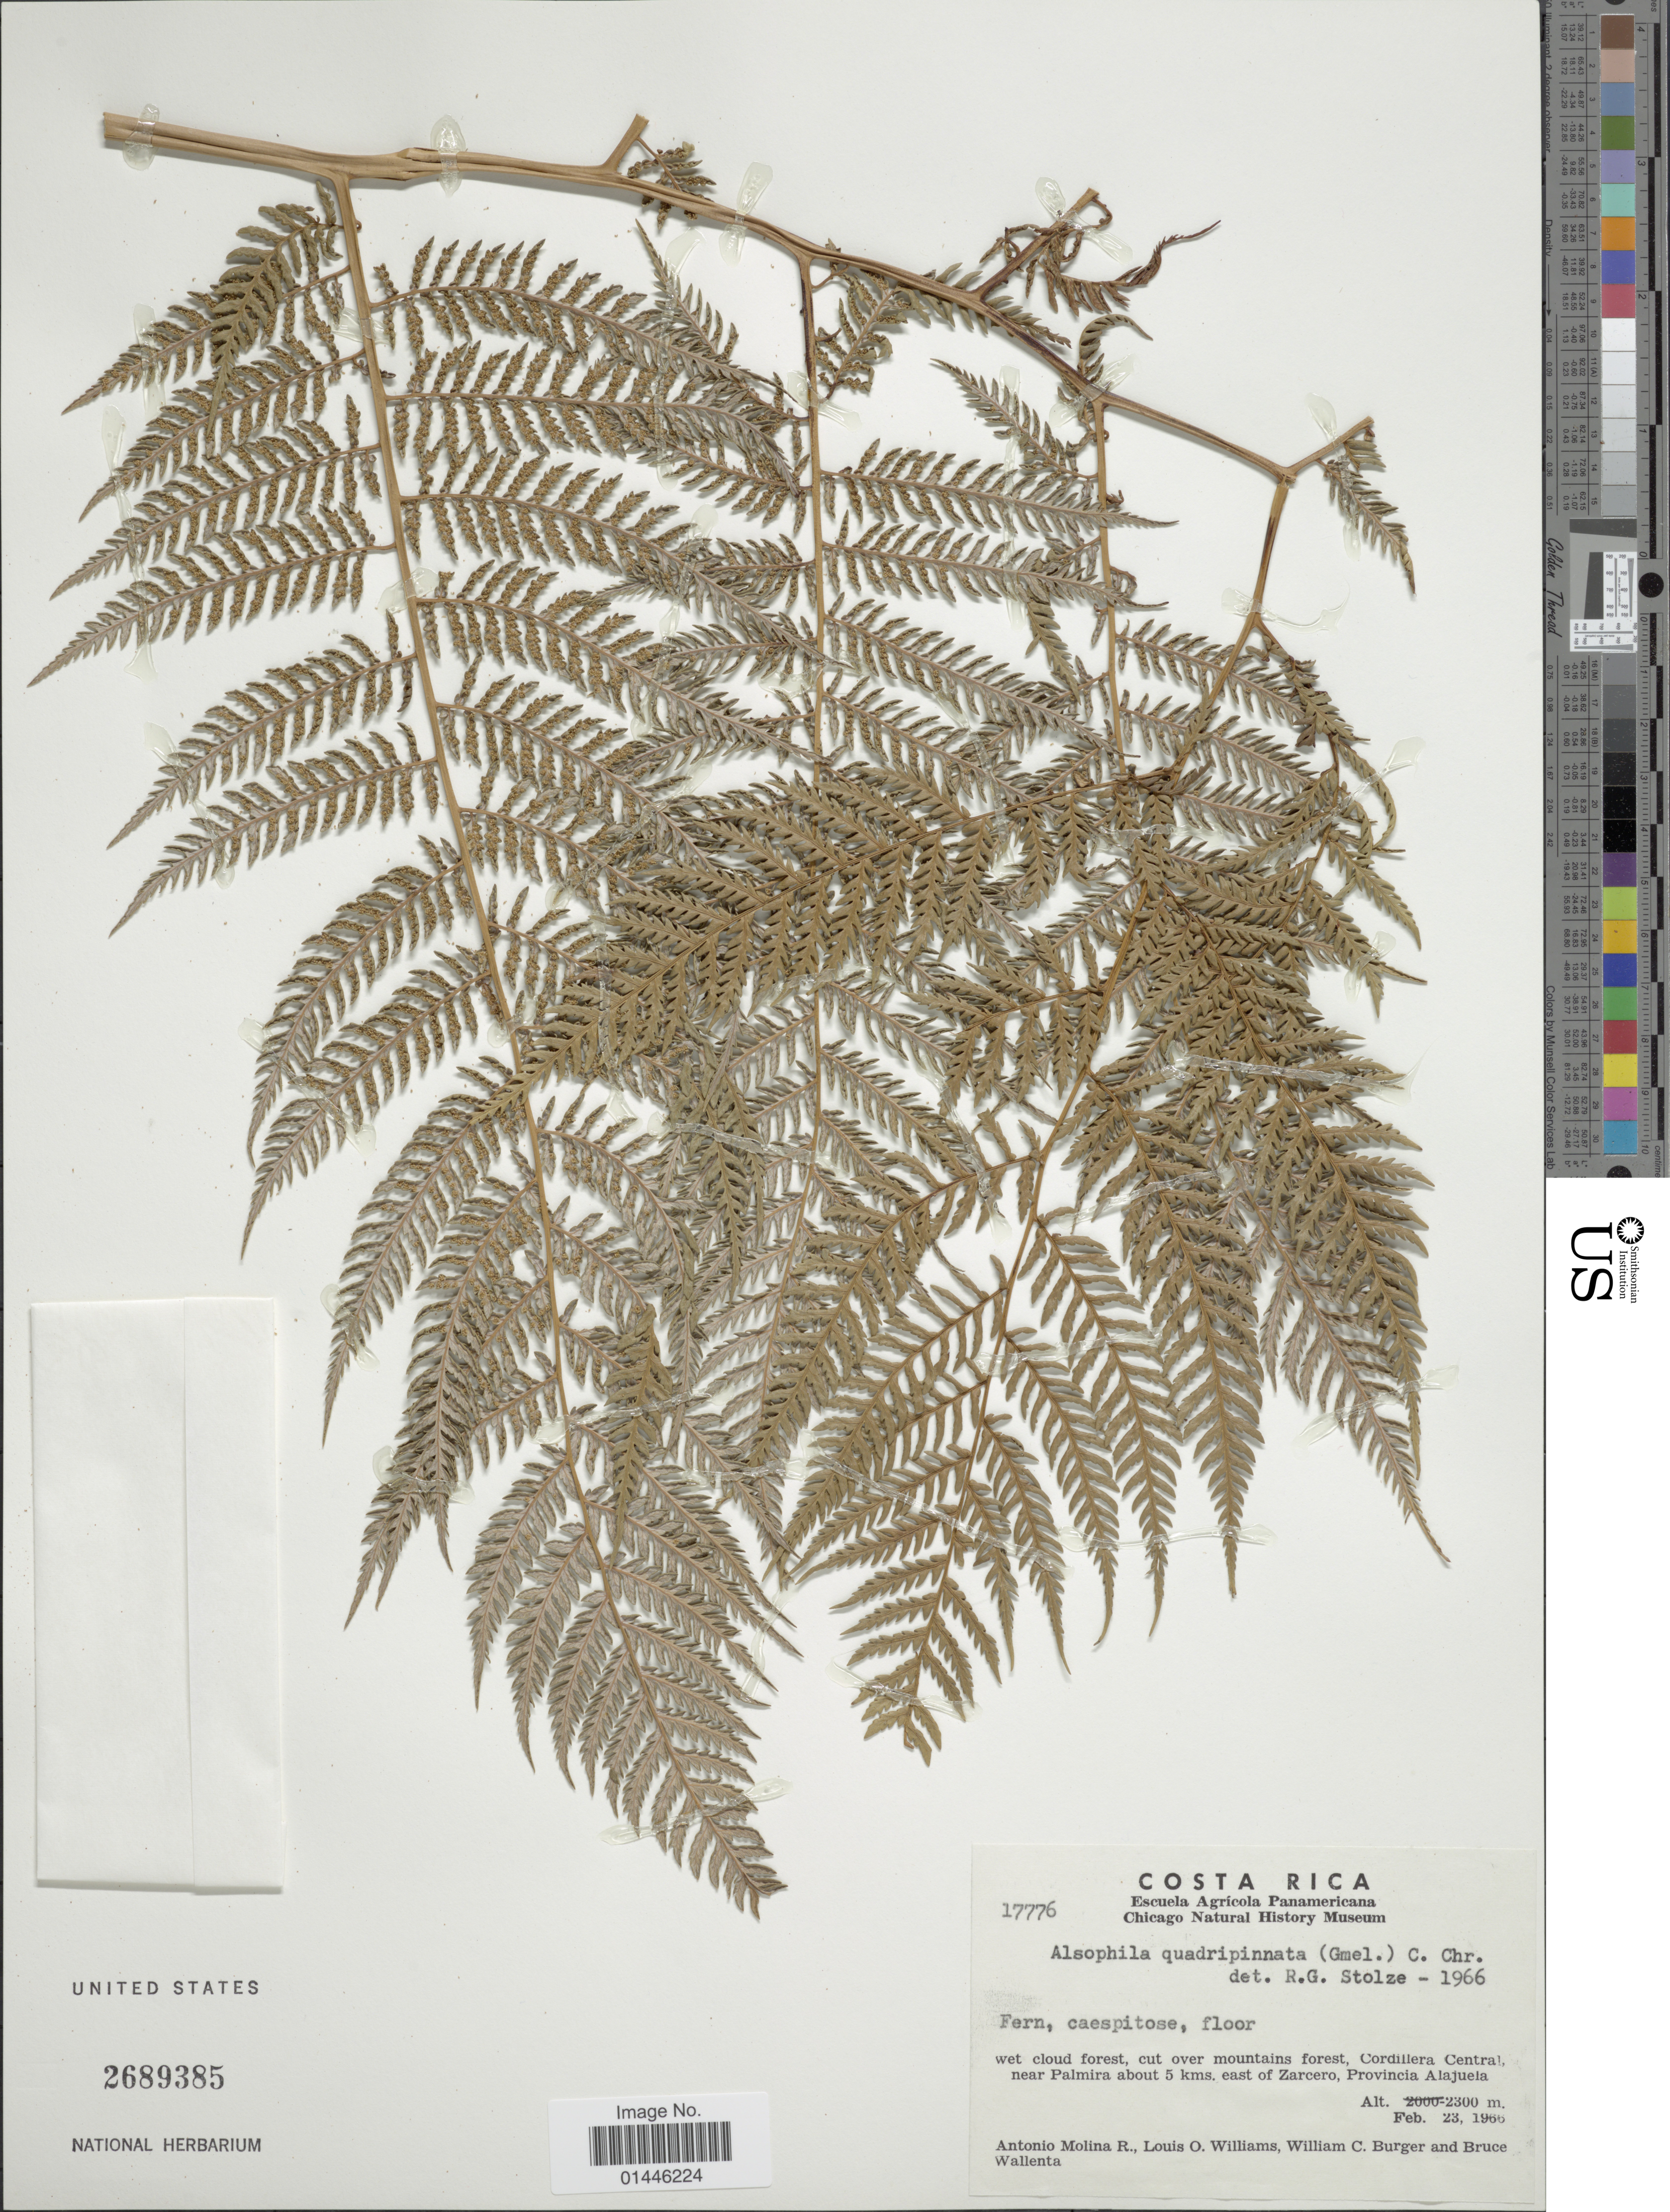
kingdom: Plantae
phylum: Tracheophyta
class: Polypodiopsida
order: Cyatheales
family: Dicksoniaceae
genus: Lophosoria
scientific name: Lophosoria quadripinnata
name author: (J.F. Gmel.) C. Chr.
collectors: A. Molina R., L. O. Williams, W. Burger & B. Wallenta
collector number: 17776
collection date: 1966-02-23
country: Costa Rica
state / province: Alajuela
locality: Cordillera Central, near Palmira about 5 kms. east of Zarcero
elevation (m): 2300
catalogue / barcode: US 2689385